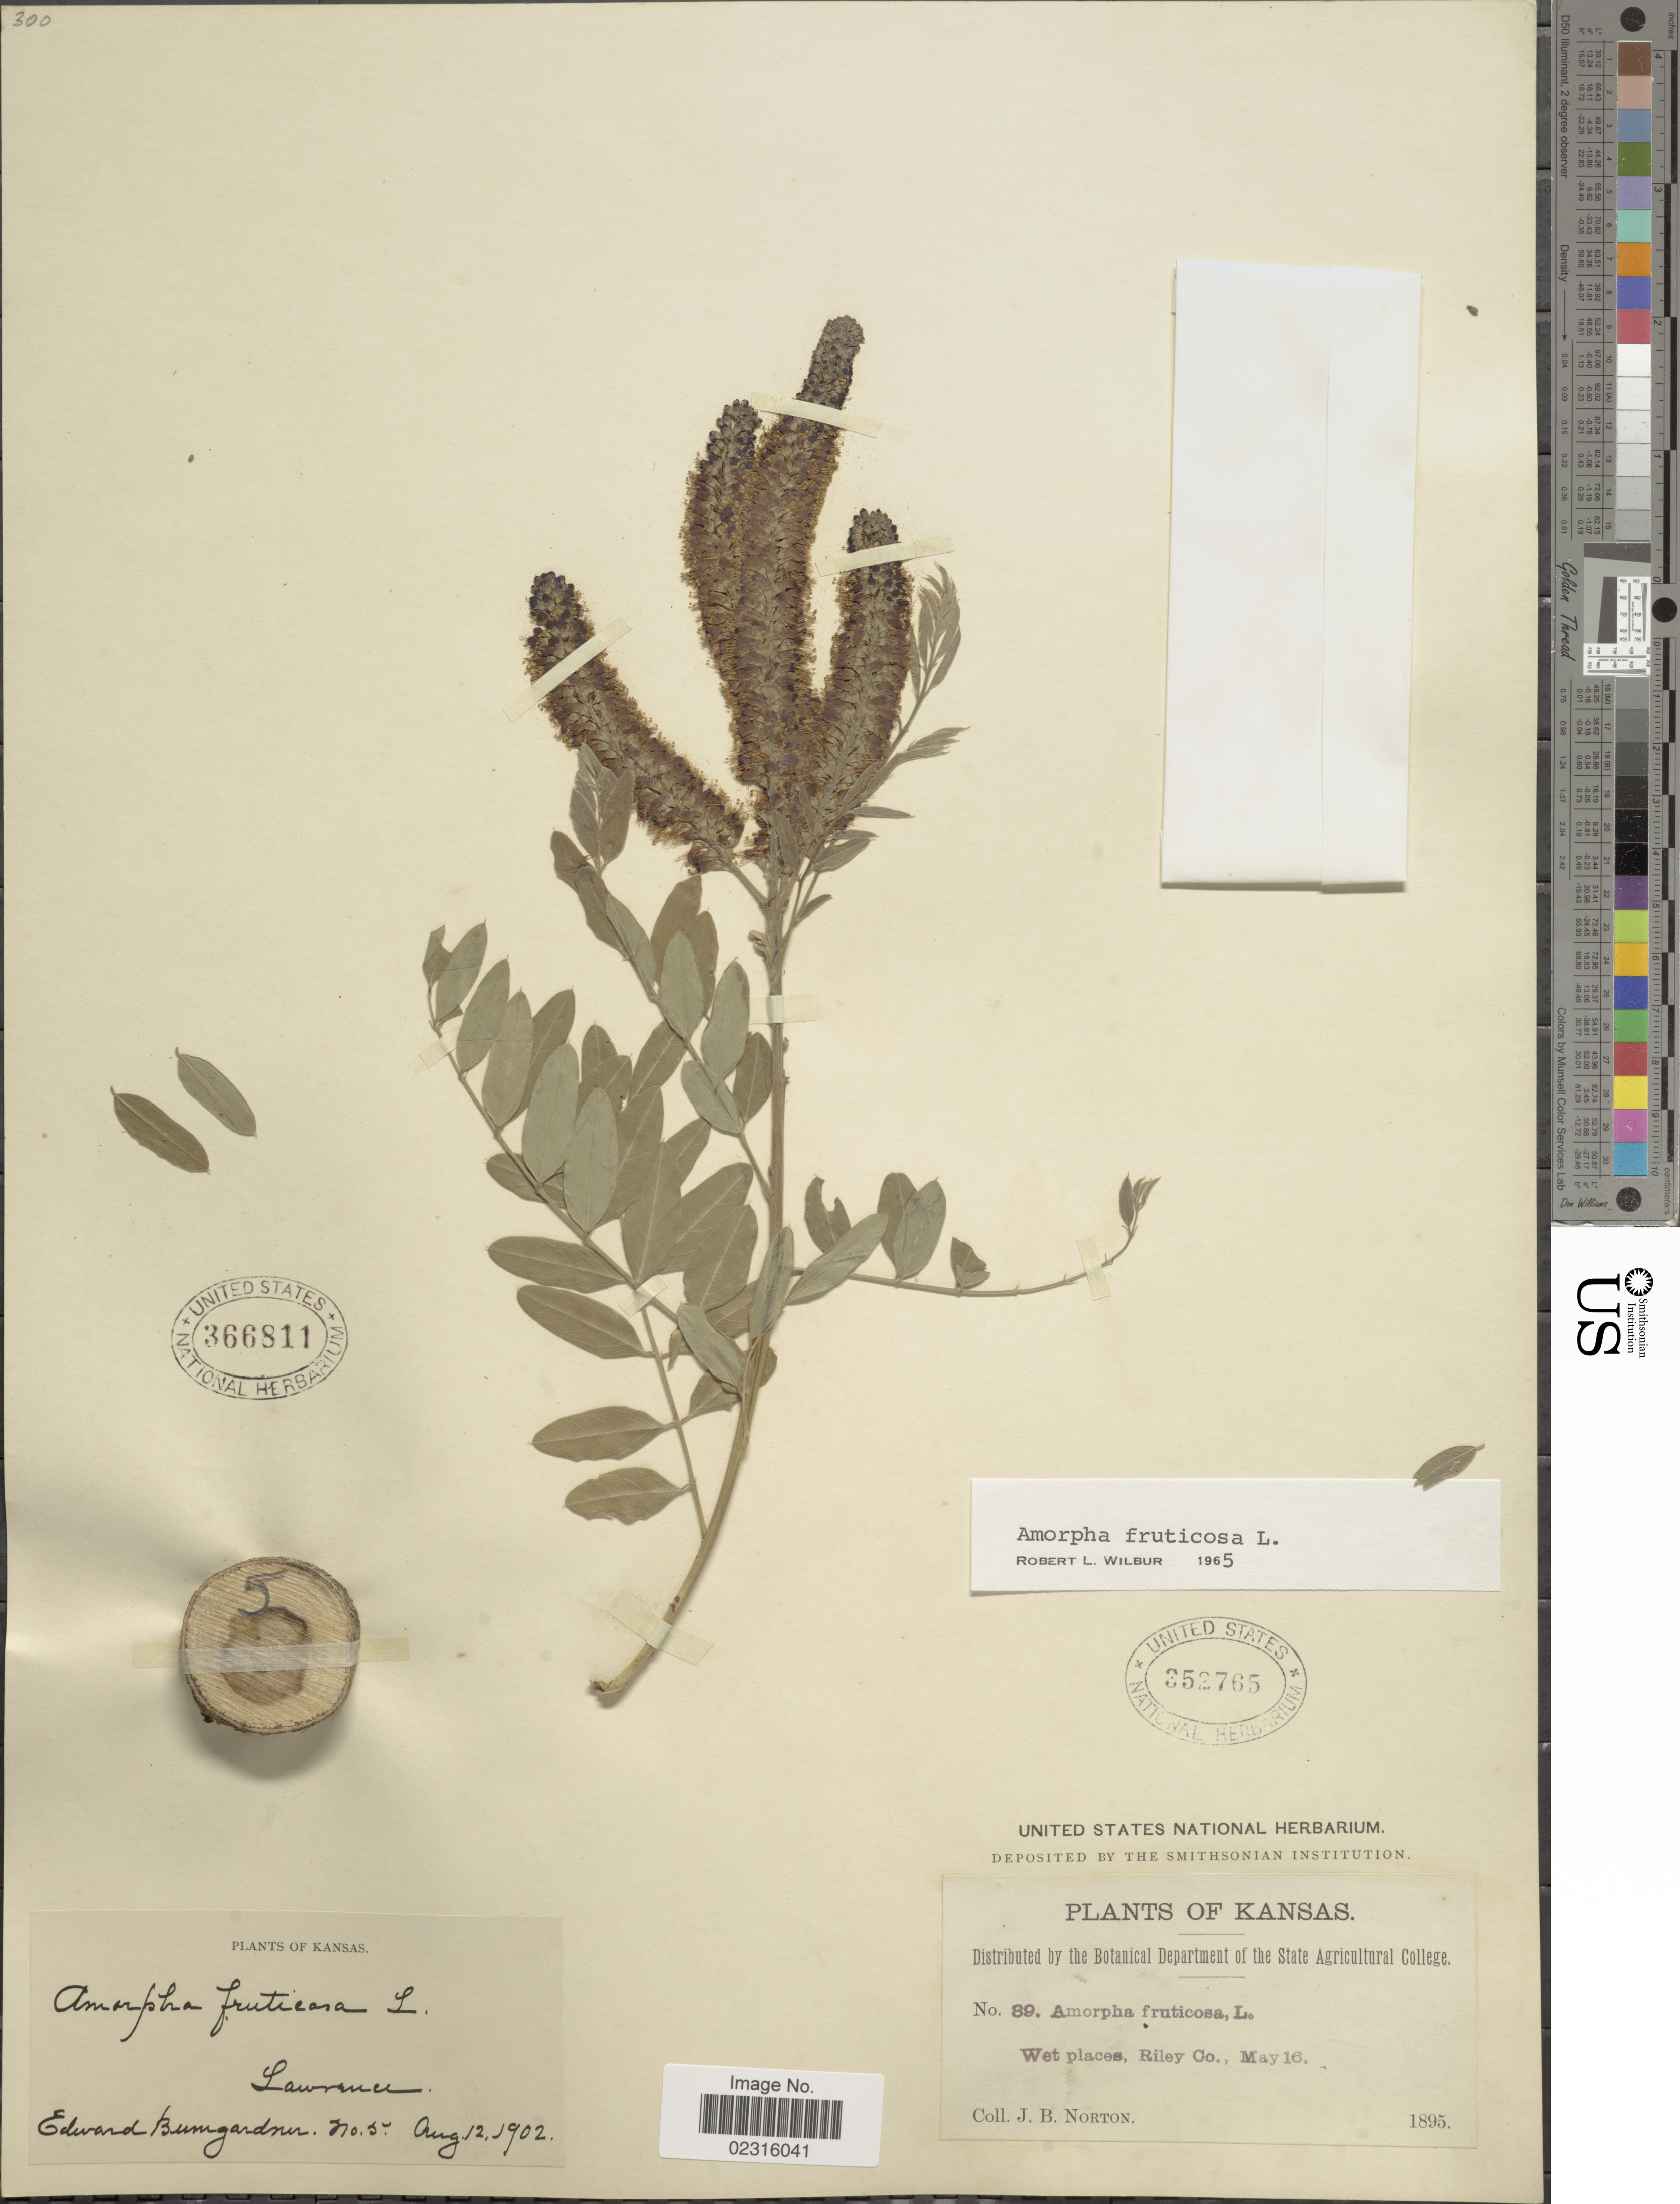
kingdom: Plantae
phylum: Tracheophyta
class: Magnoliopsida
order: Fabales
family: Fabaceae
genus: Amorpha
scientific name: Amorpha fruticosa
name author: L.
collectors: E. Bumgardner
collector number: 5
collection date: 1902-08-12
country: United States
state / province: Kansas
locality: Exposed limestone rocks. Lawrence.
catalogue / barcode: US 366811-2